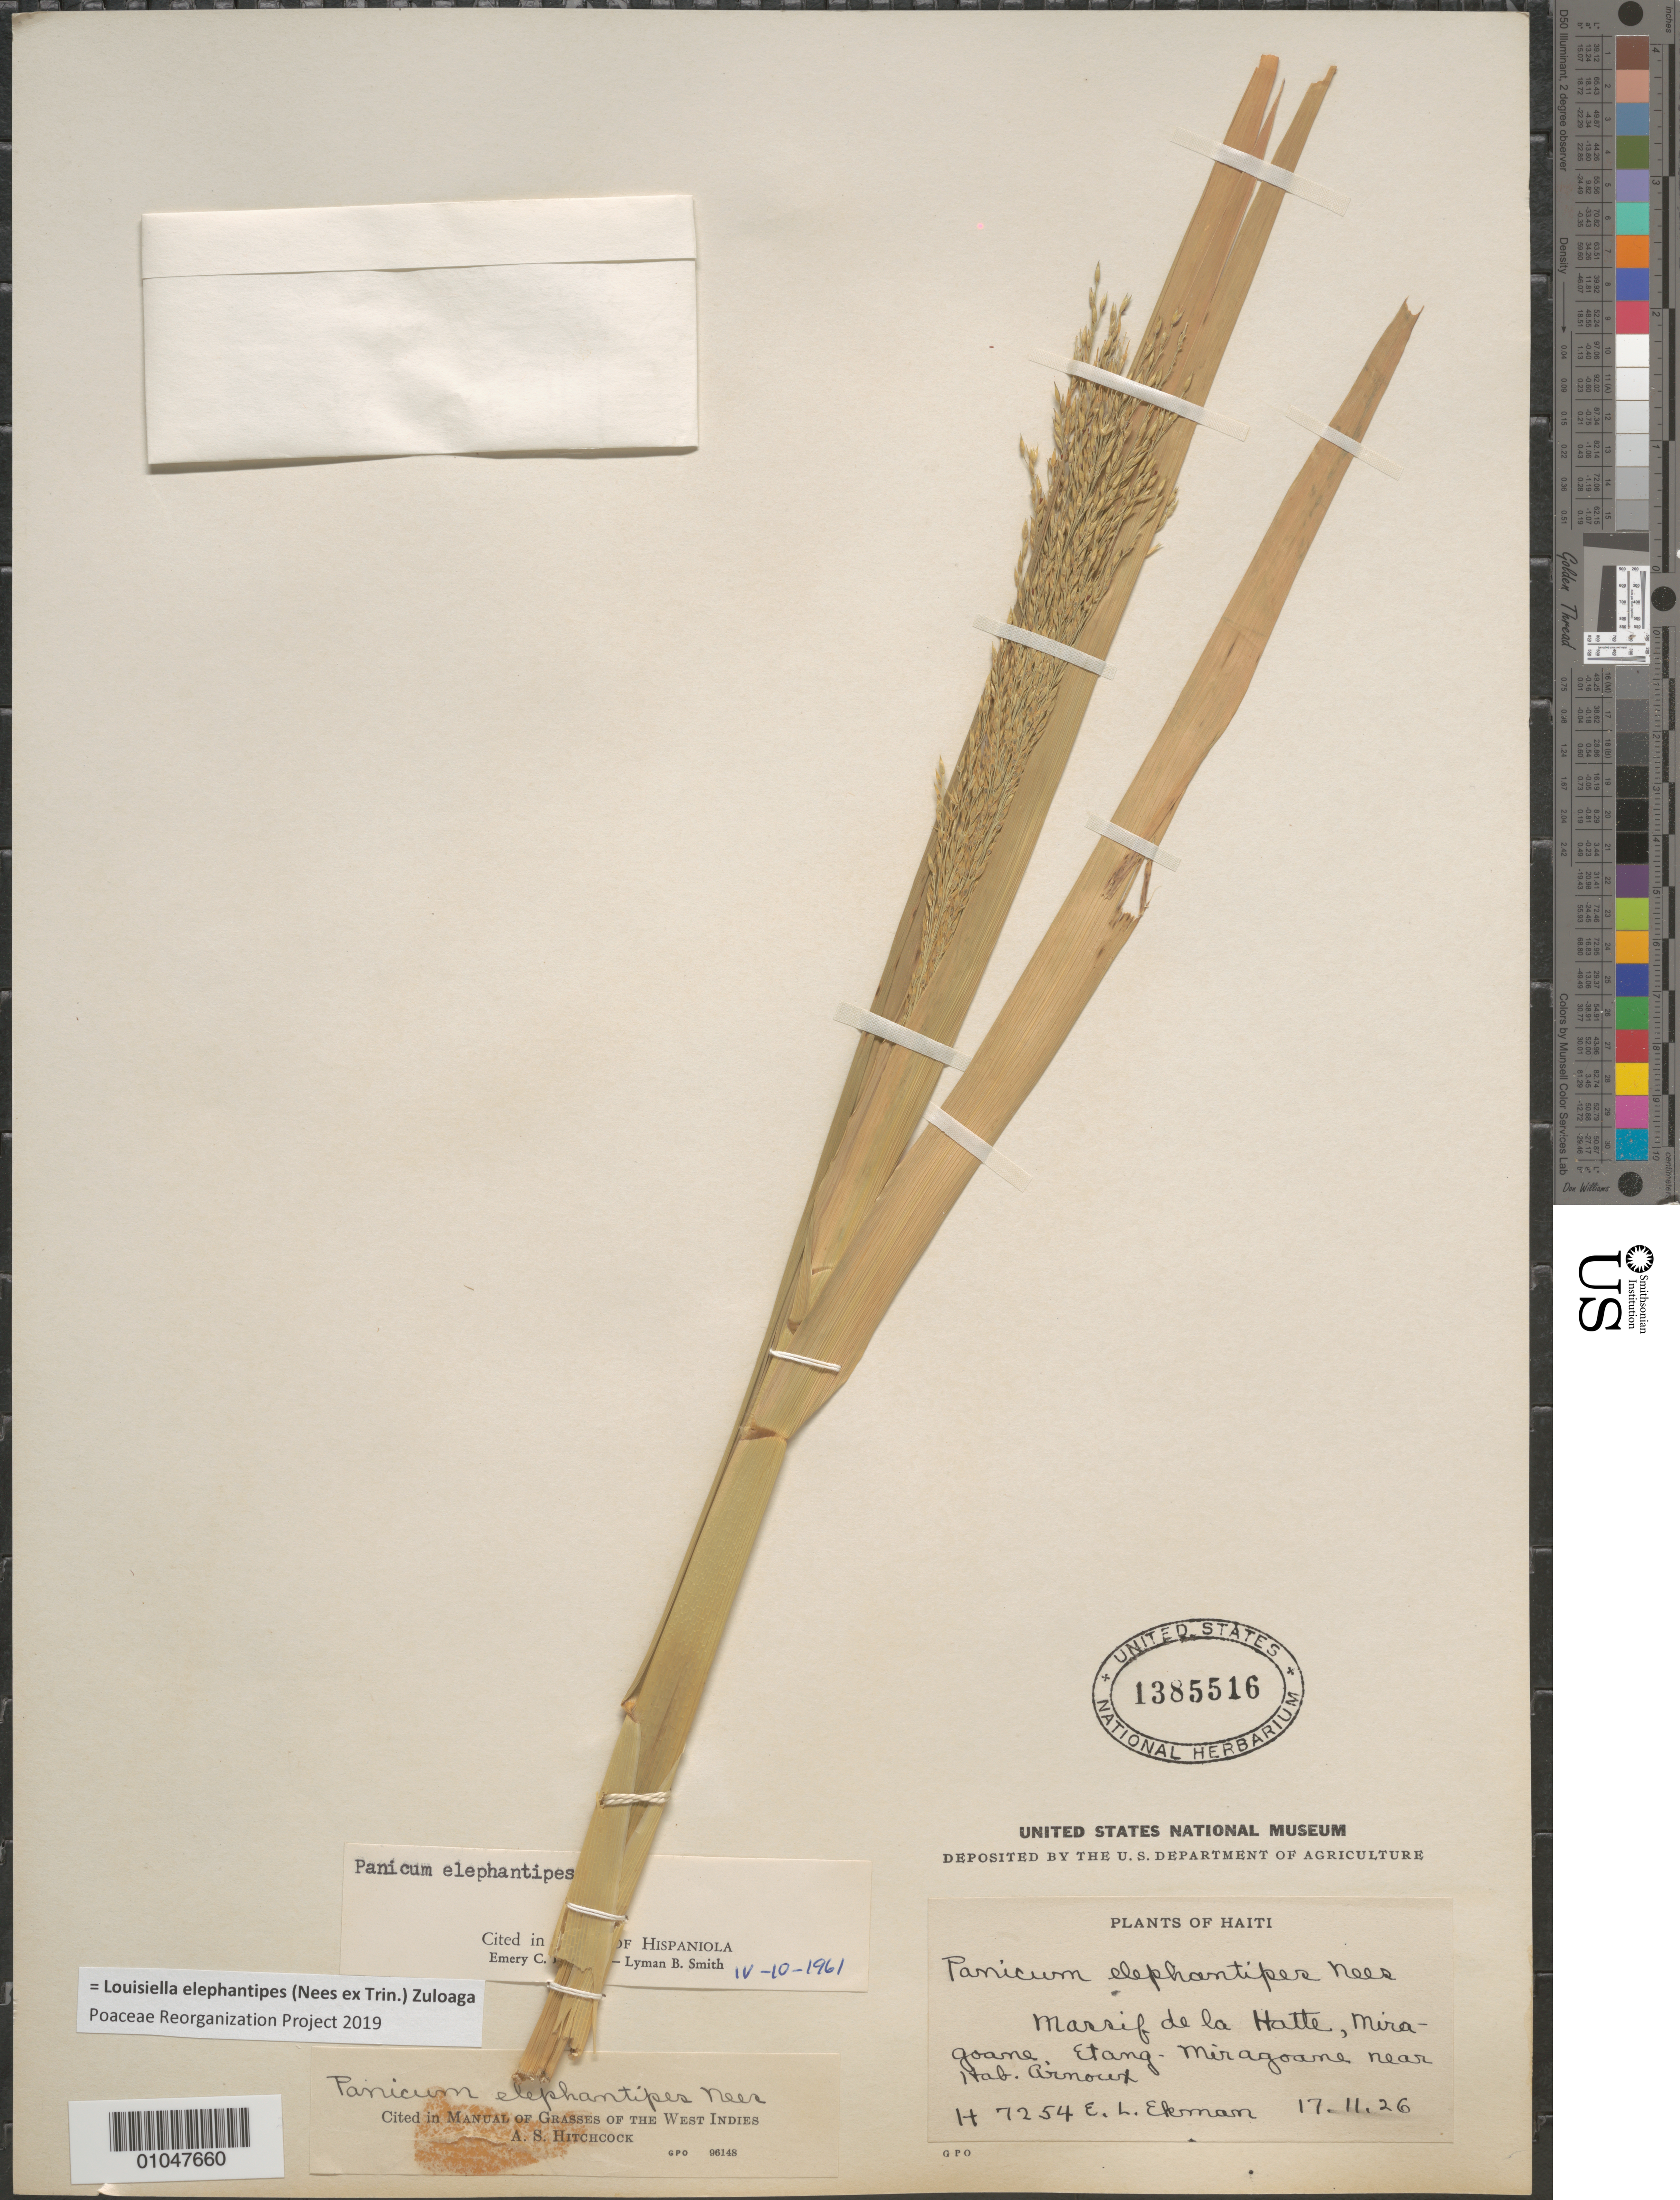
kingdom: Plantae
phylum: Tracheophyta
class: Liliopsida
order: Poales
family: Poaceae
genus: Louisiella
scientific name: Louisiella elephantipes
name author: (Nees ex Trin.) Zuloaga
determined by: Poaceae Reorganization Project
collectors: E. L. Ekman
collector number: H 7254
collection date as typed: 17 Nov 1926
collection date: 1926-11-17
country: Haiti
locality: Massif de la Hotte, Miragoane. Etang Miragoane near Hab. Arnoux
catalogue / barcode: US 1385516